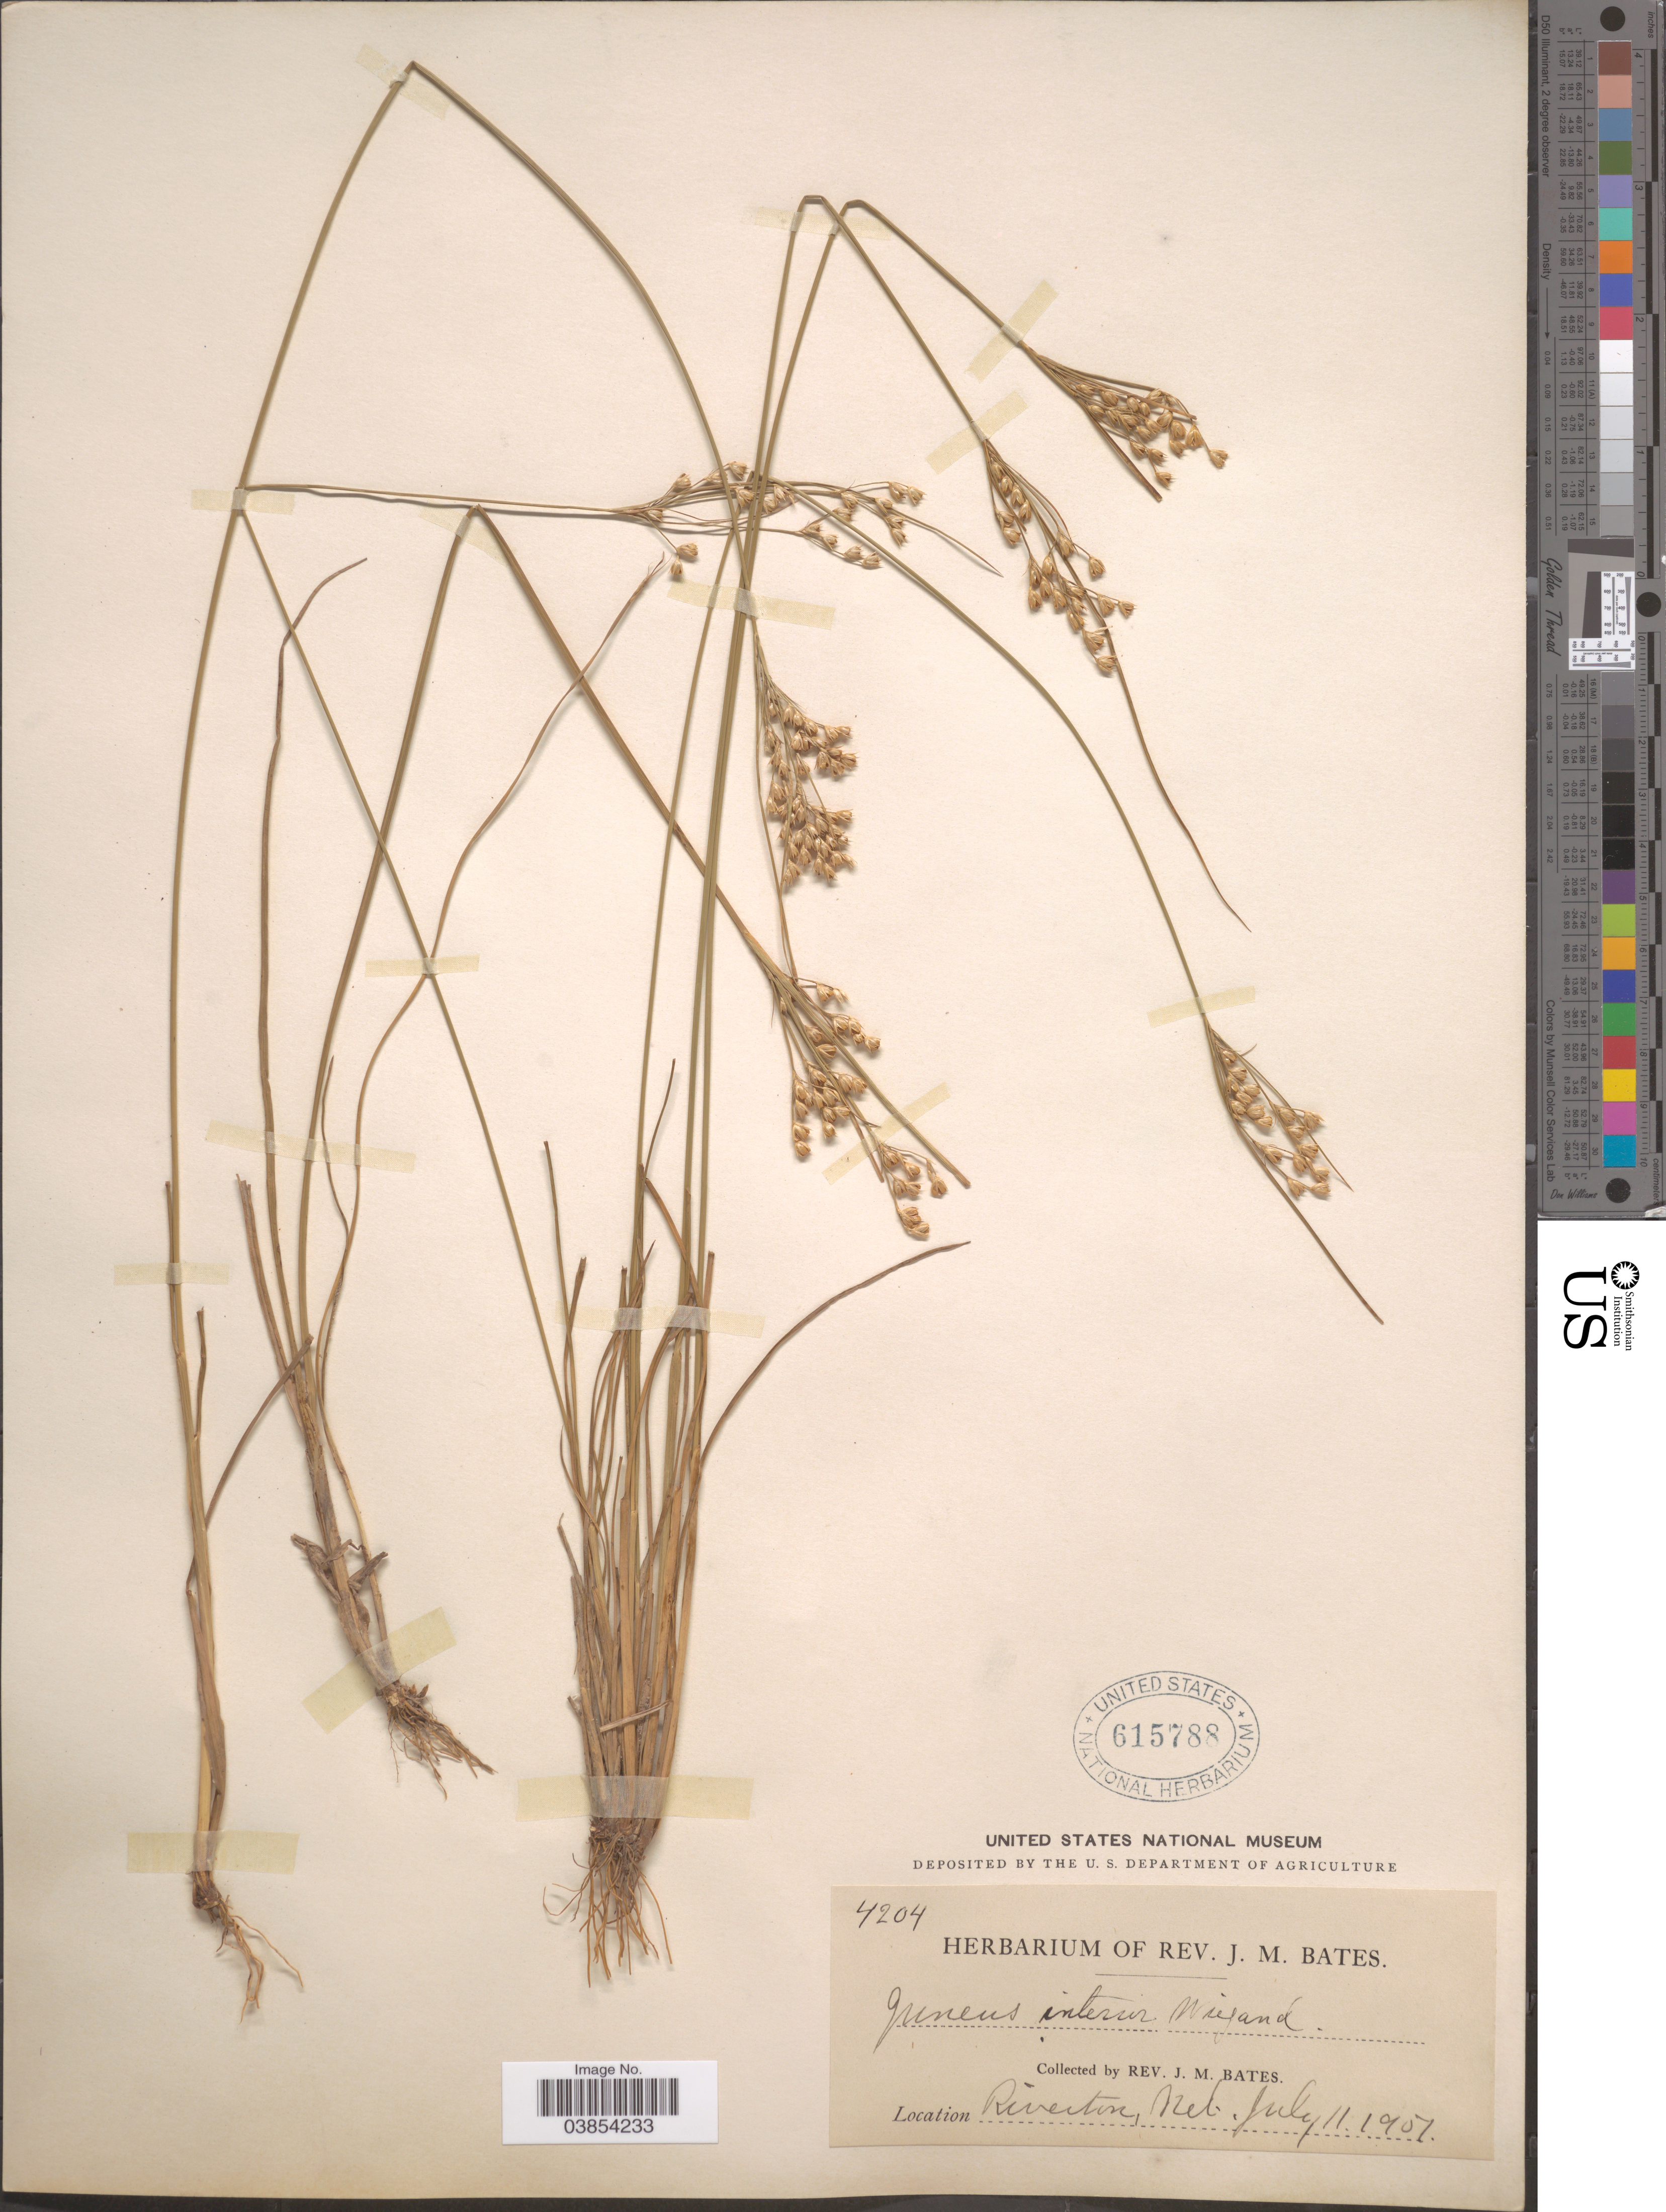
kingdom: Plantae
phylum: Tracheophyta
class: Liliopsida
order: Poales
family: Juncaceae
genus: Juncus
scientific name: Juncus interior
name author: Wiegand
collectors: J. Bates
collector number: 4204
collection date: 1907-07-11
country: United States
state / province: Nebraska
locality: Riverton.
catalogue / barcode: US 615788